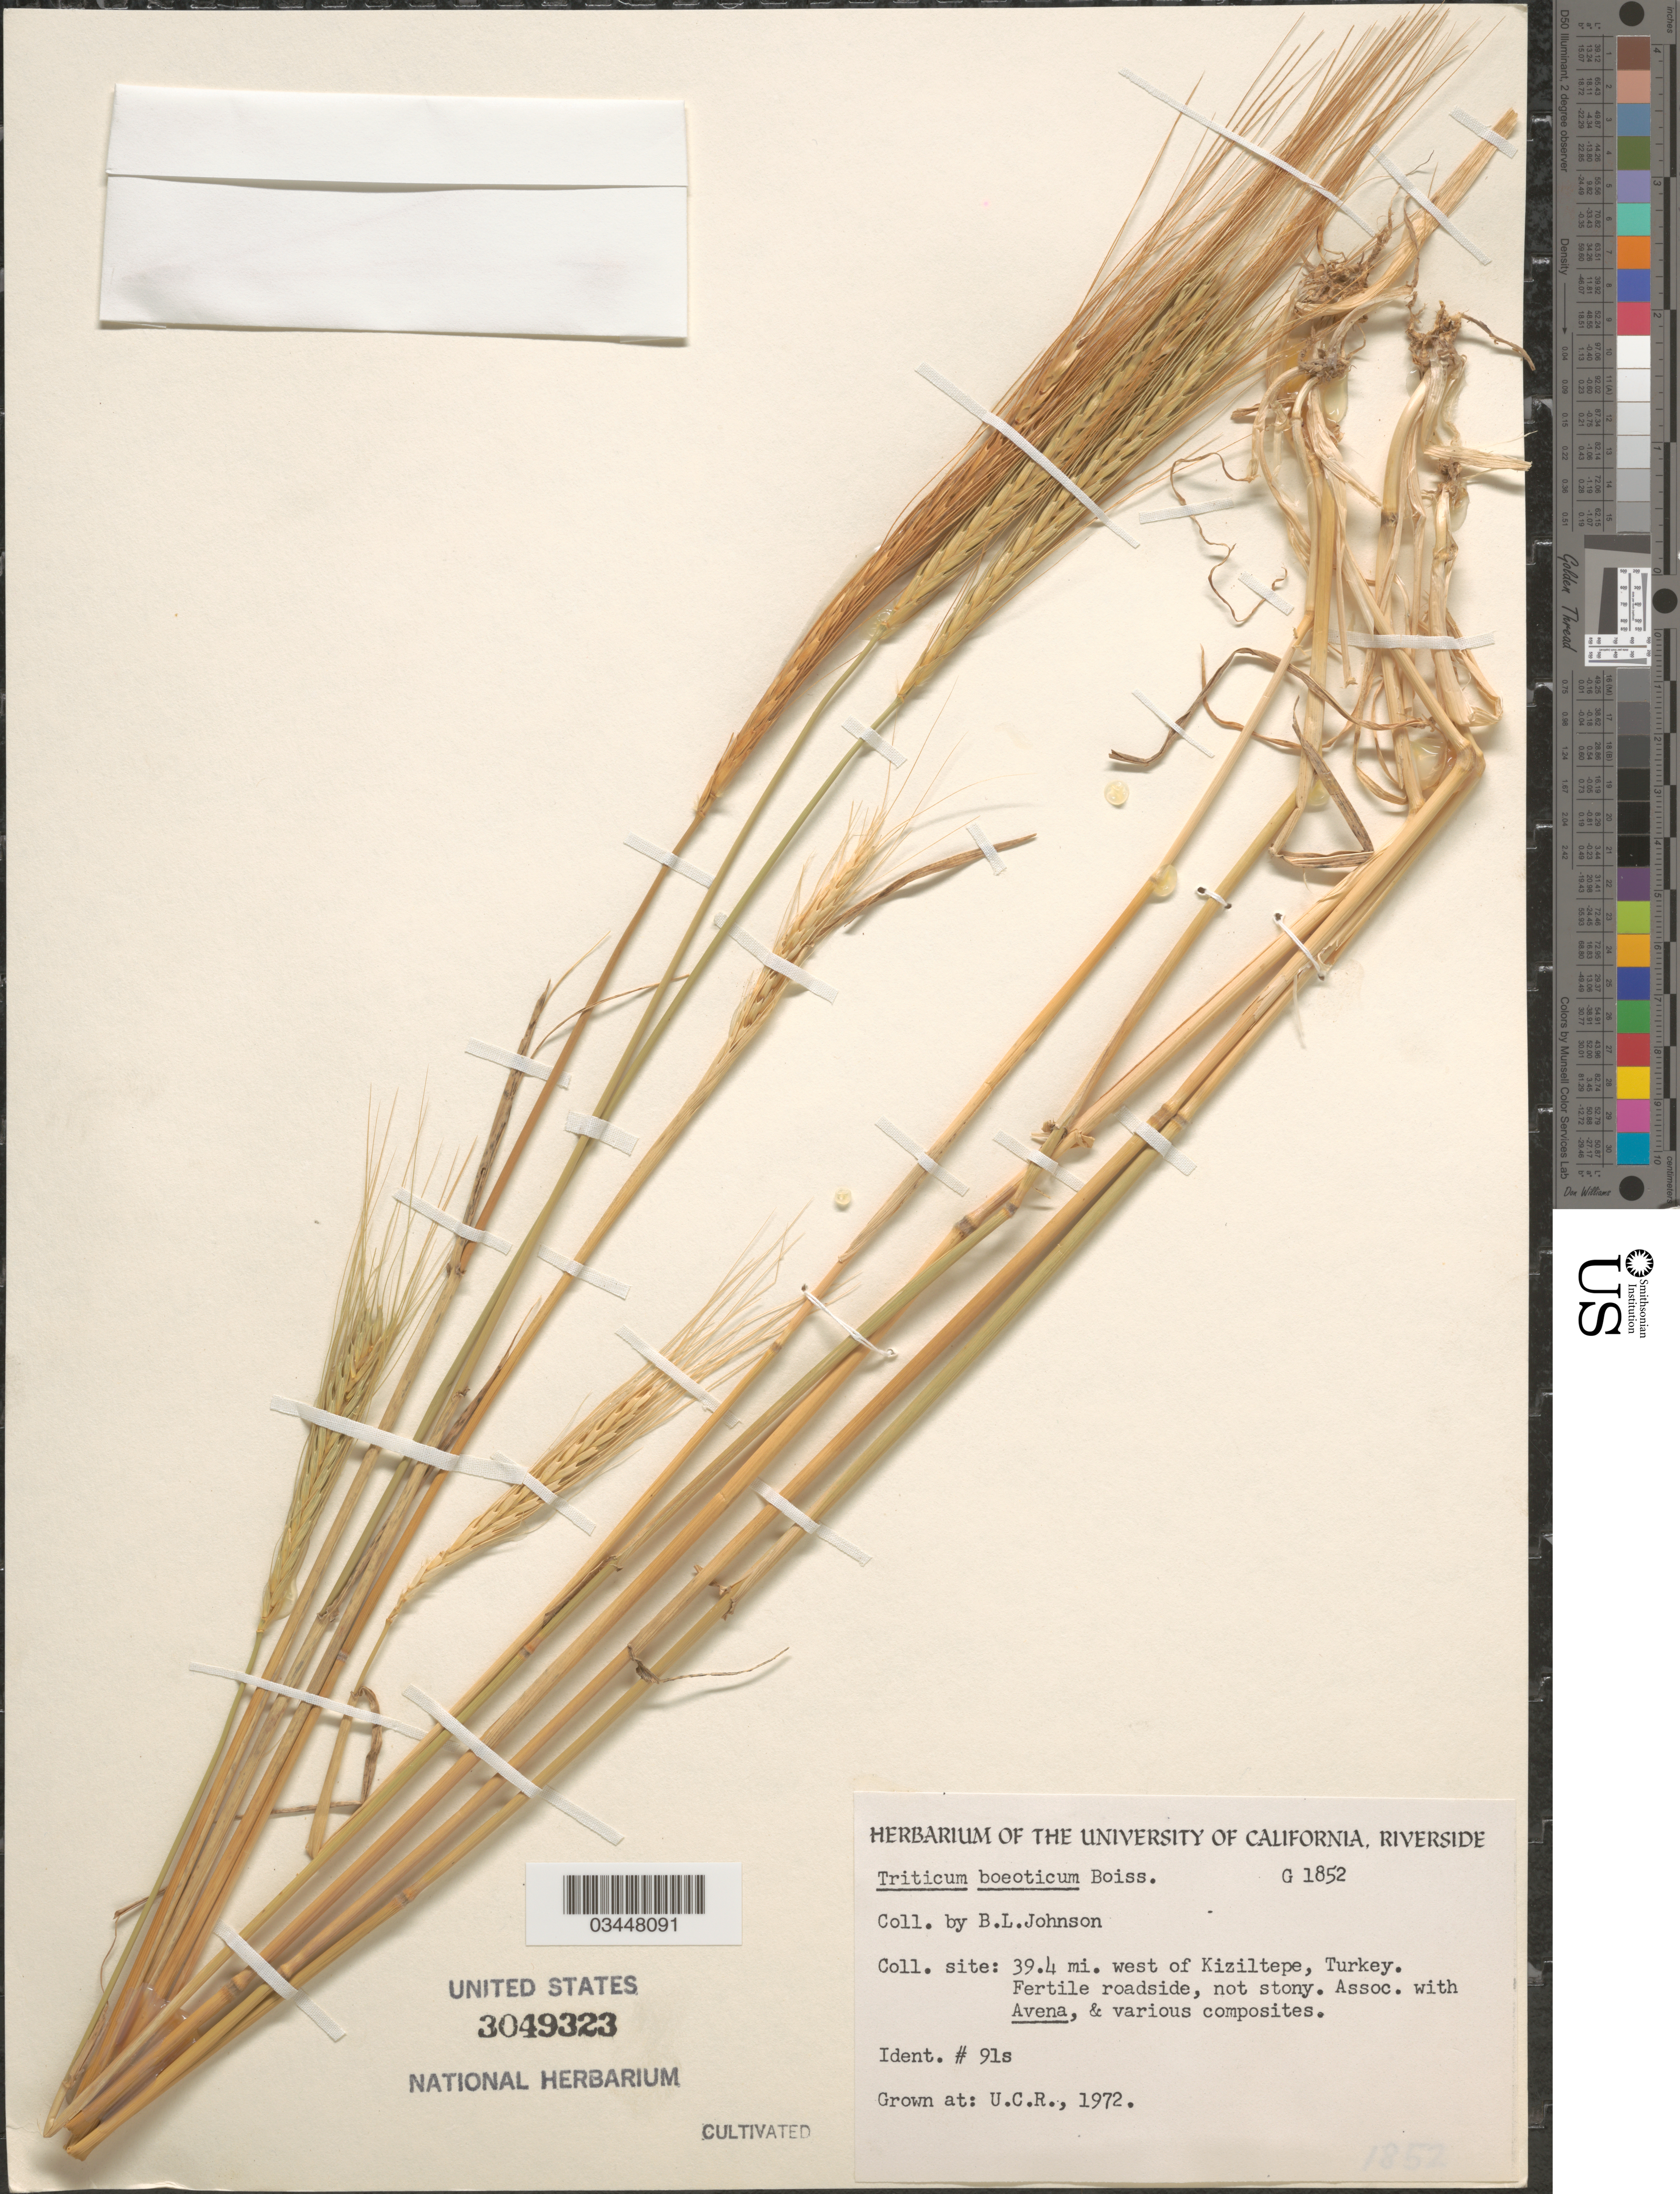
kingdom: Plantae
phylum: Tracheophyta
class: Liliopsida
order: Poales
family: Poaceae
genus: Triticum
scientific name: Triticum boeoticum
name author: Boiss.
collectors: ex herb. Univ. of California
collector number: G1852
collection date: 1972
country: United States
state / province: California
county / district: Riverside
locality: U.C.R.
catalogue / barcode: US 3049323